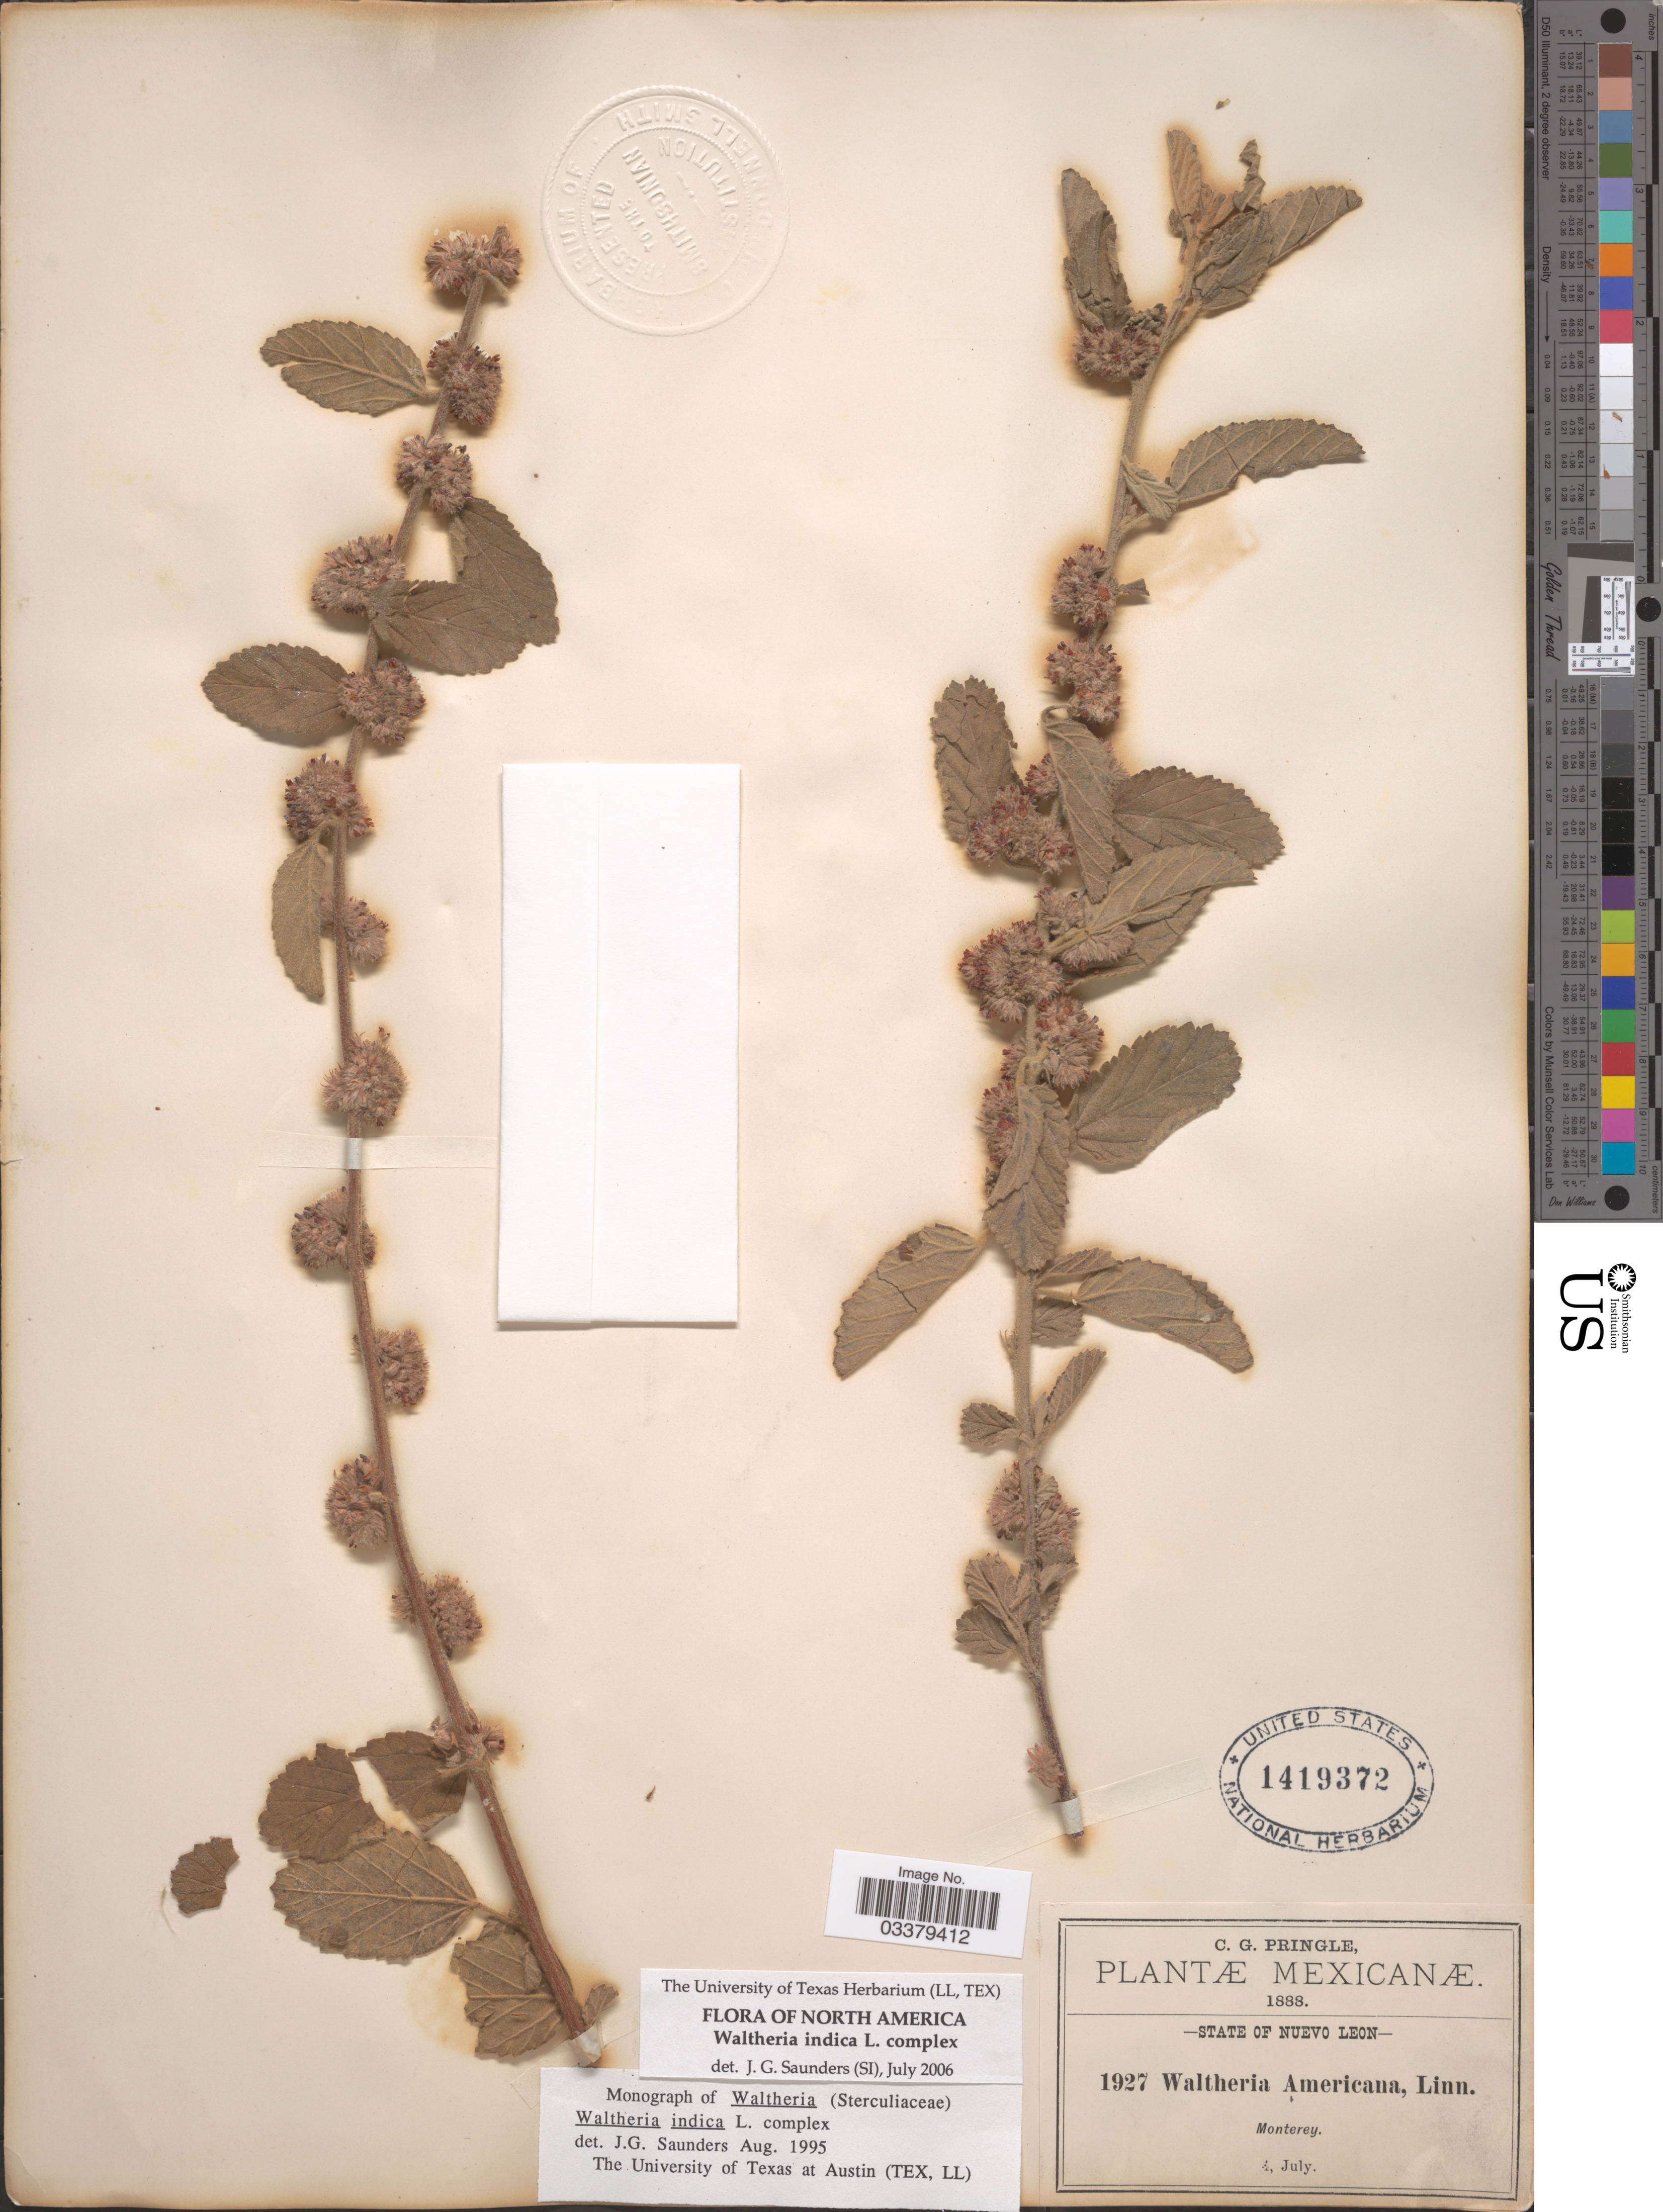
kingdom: Plantae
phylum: Tracheophyta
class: Magnoliopsida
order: Malvales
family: Malvaceae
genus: Waltheria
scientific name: Waltheria indica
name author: L.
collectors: C. G. Pringle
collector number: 1927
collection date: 1888-07-04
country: Mexico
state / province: Nuevo León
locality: Monterey.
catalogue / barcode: US 1419372